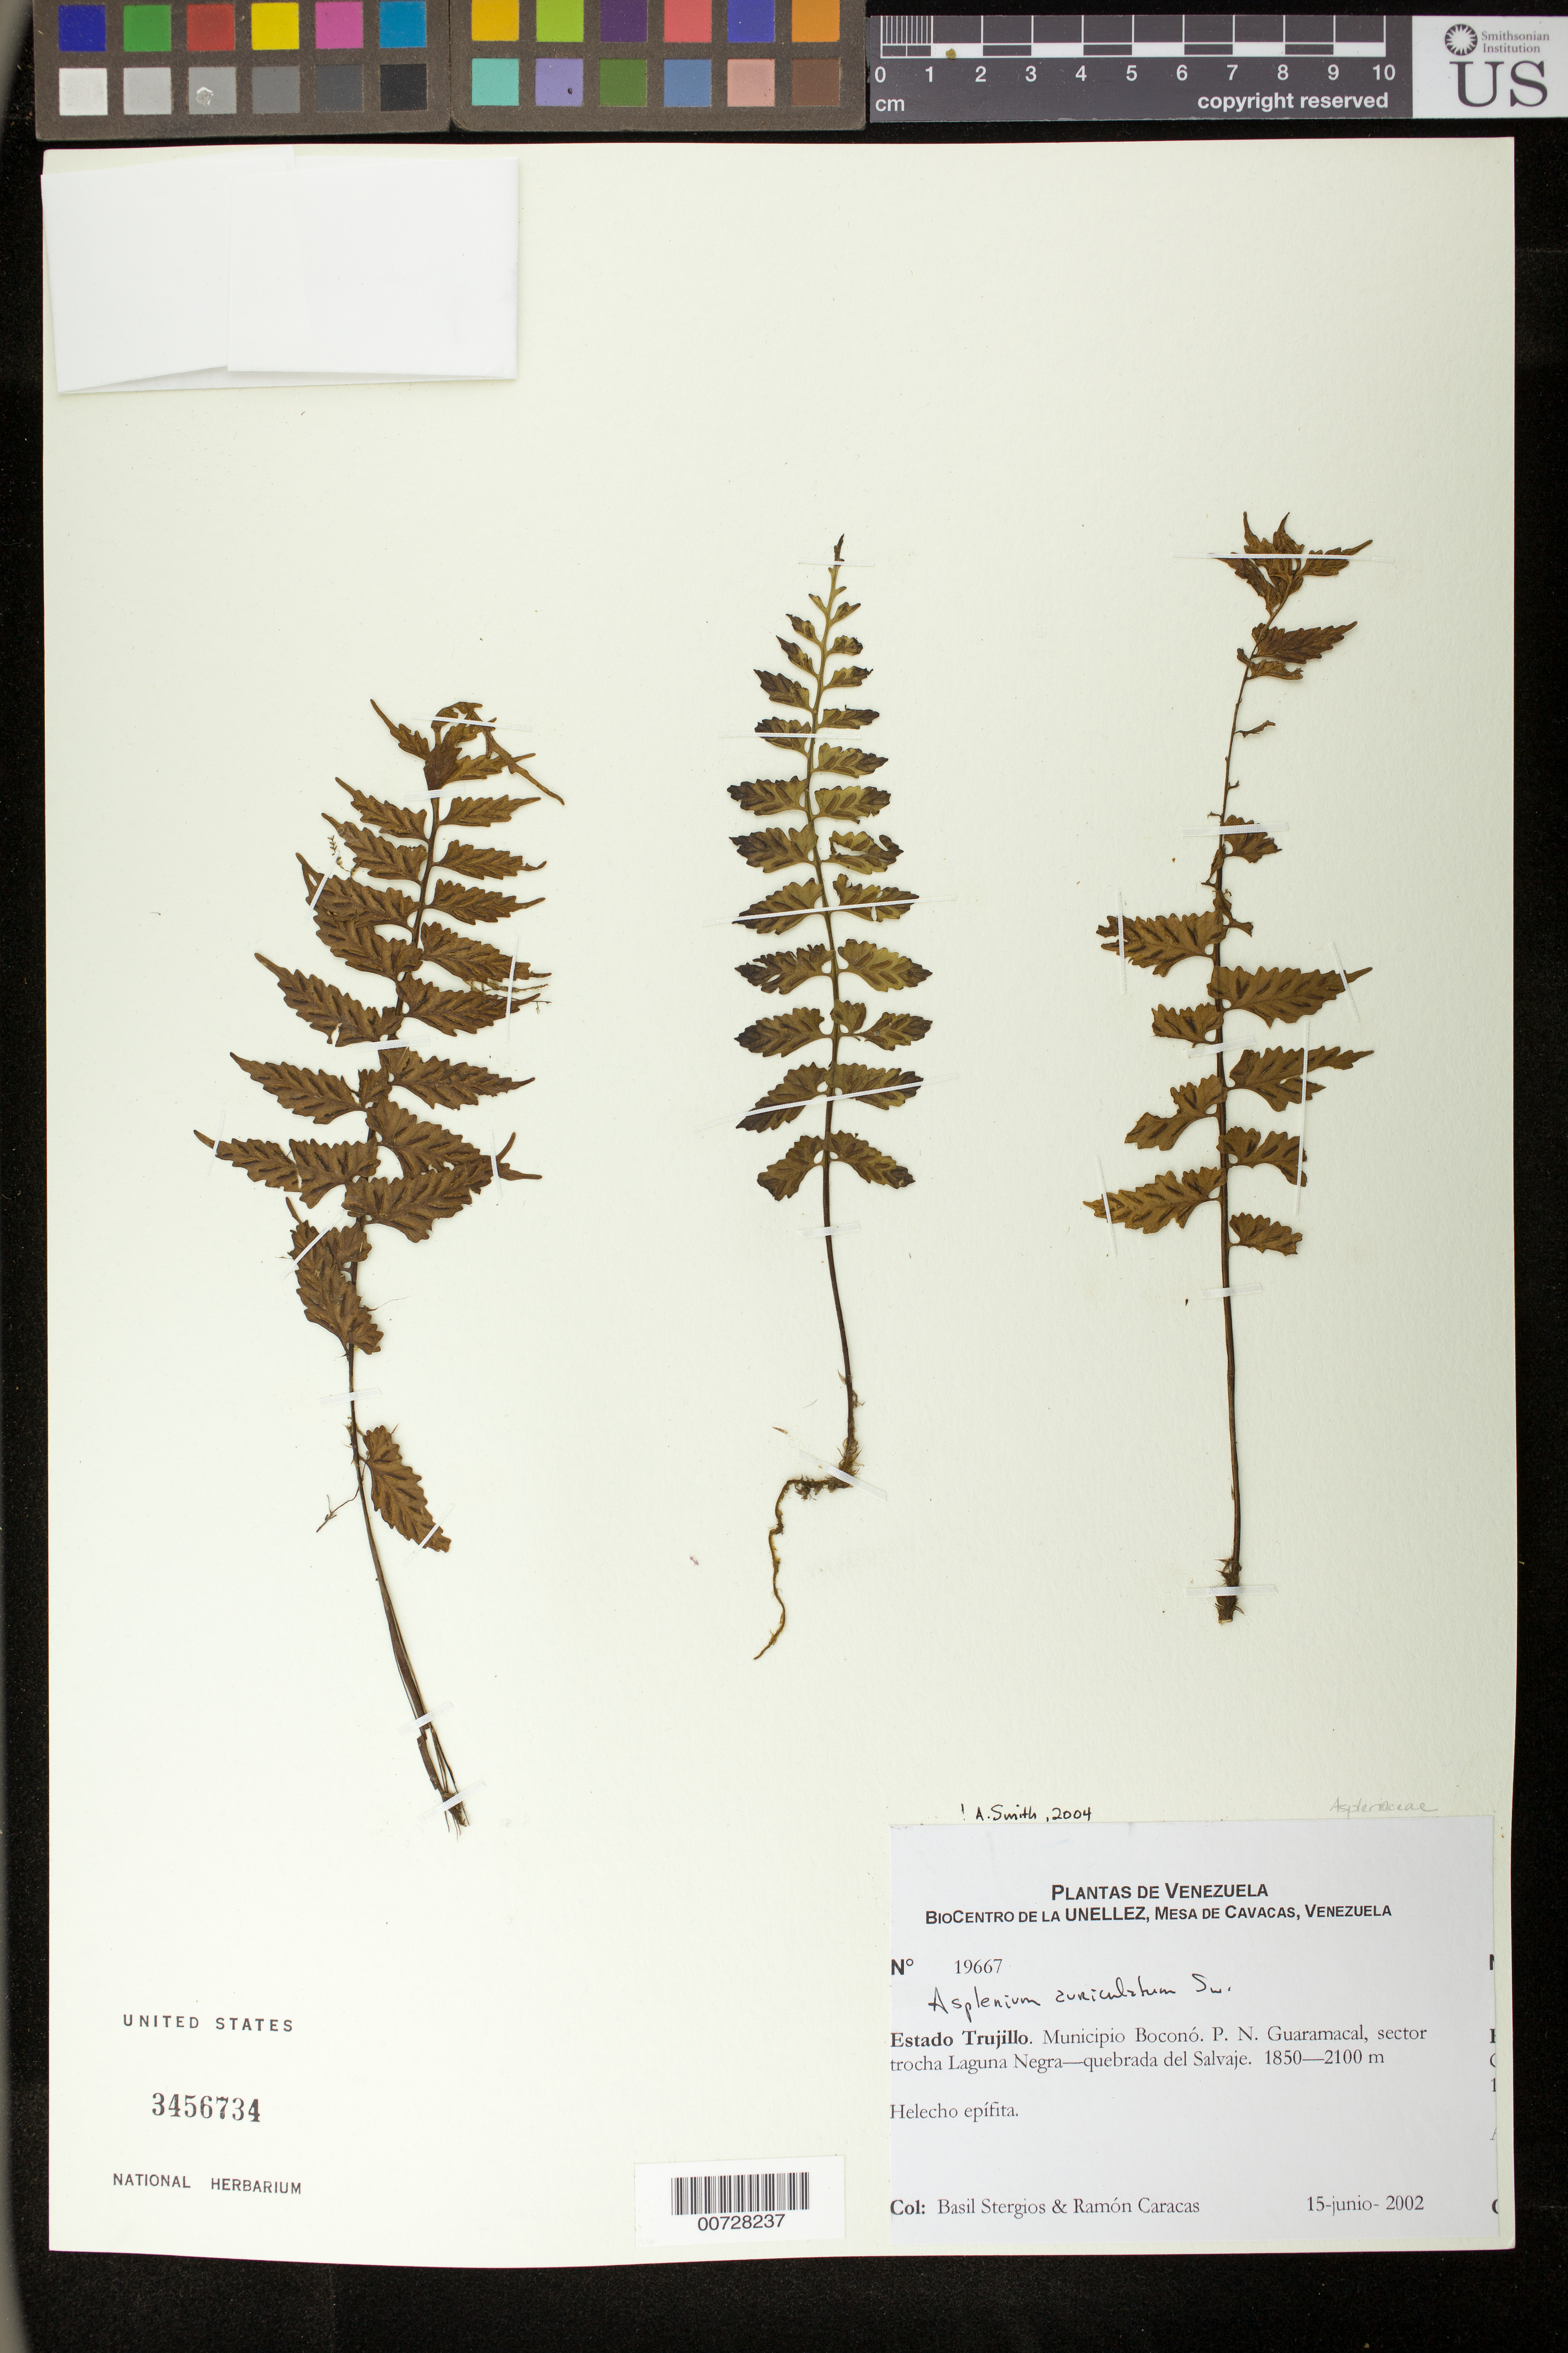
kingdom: Plantae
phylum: Tracheophyta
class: Polypodiopsida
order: Polypodiales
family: Aspleniaceae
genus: Asplenium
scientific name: Asplenium auriculatum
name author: Sw.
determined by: Dorr, L. J., (BOT), Smithsonian Institution - National Museum of Natural History (UNITED STATES)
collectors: B. G. Stergios & R. Caracas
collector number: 19667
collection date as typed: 15 Jun 2002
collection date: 2002-06-15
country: Venezuela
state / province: Trujillo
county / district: Boconó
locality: Parque Nacional Guaramacal, sector trocha Laguna Negra - quebrada del Salvaje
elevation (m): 1850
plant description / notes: PORT, US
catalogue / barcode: US 3456734